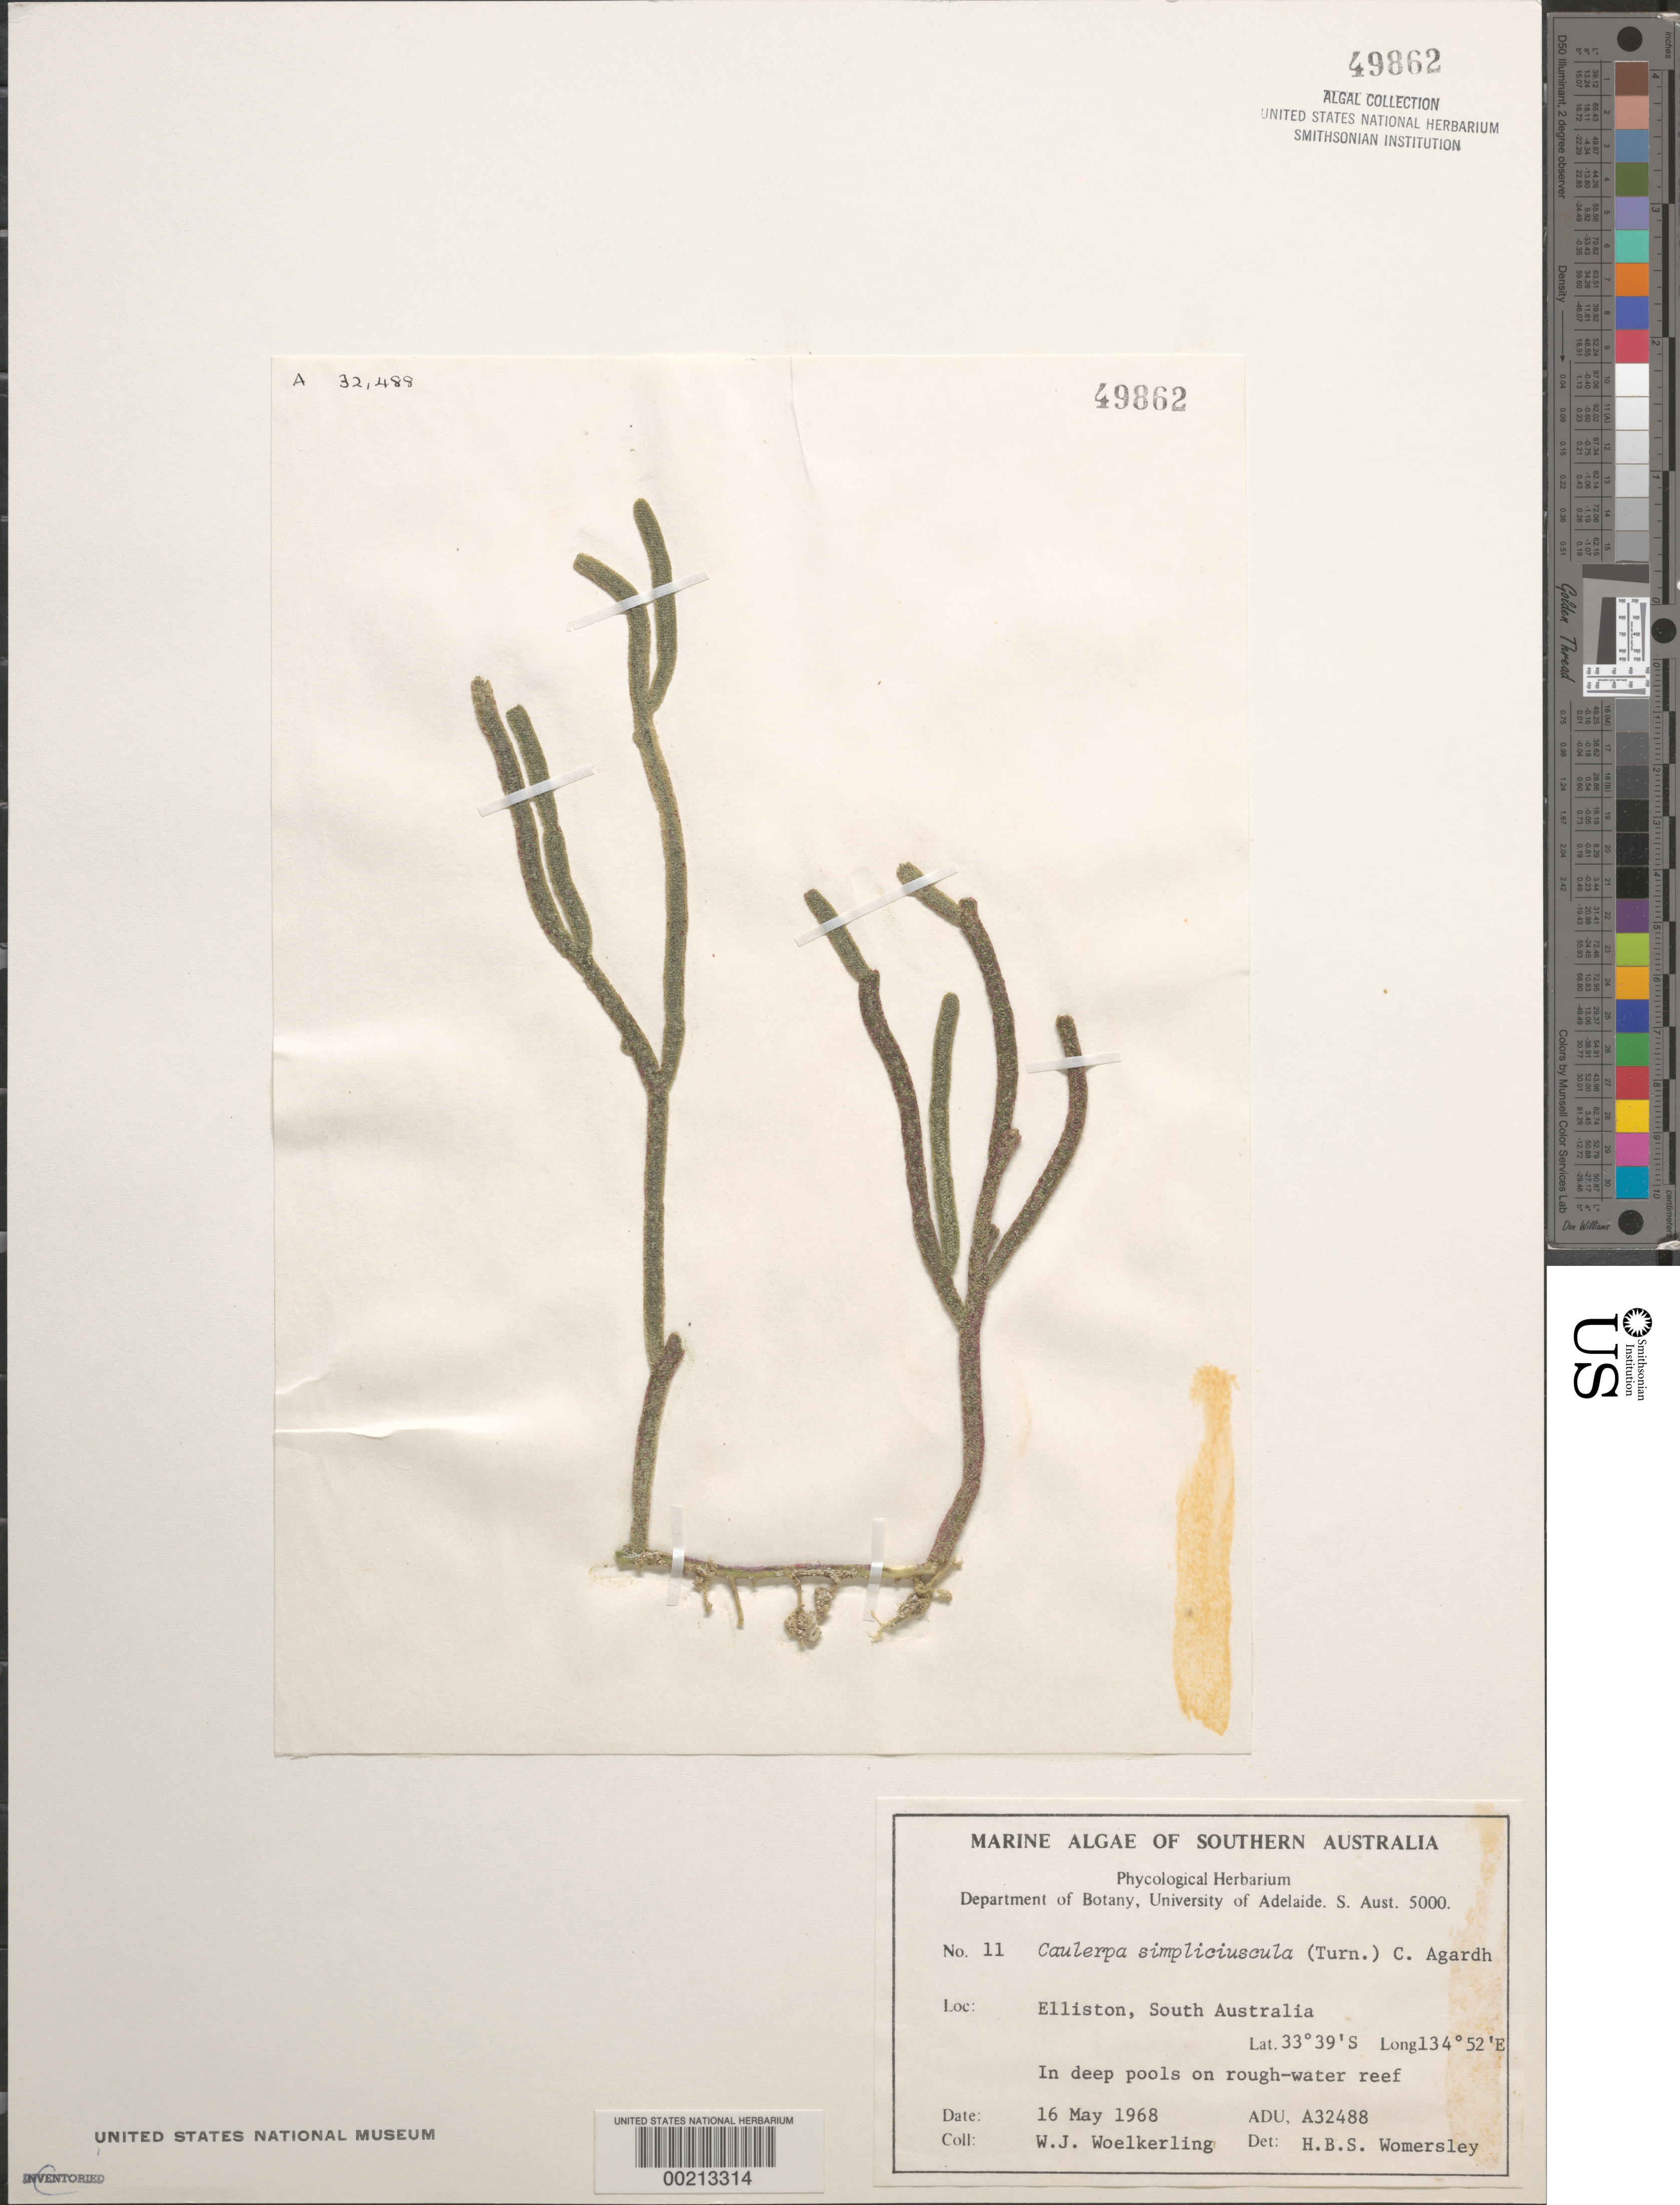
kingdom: Plantae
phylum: Chlorophyta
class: Ulvophyceae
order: Bryopsidales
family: Caulerpaceae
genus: Caulerpa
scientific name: Caulerpa simpliciuscula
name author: (R.Brown ex Turner) C. Agardh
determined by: Womersley, H. B. S.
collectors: W. Woelkerling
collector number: ADU A32488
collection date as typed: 16 May 1968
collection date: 1968-05-16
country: Australia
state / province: South Australia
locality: Elliston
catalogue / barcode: US 49862